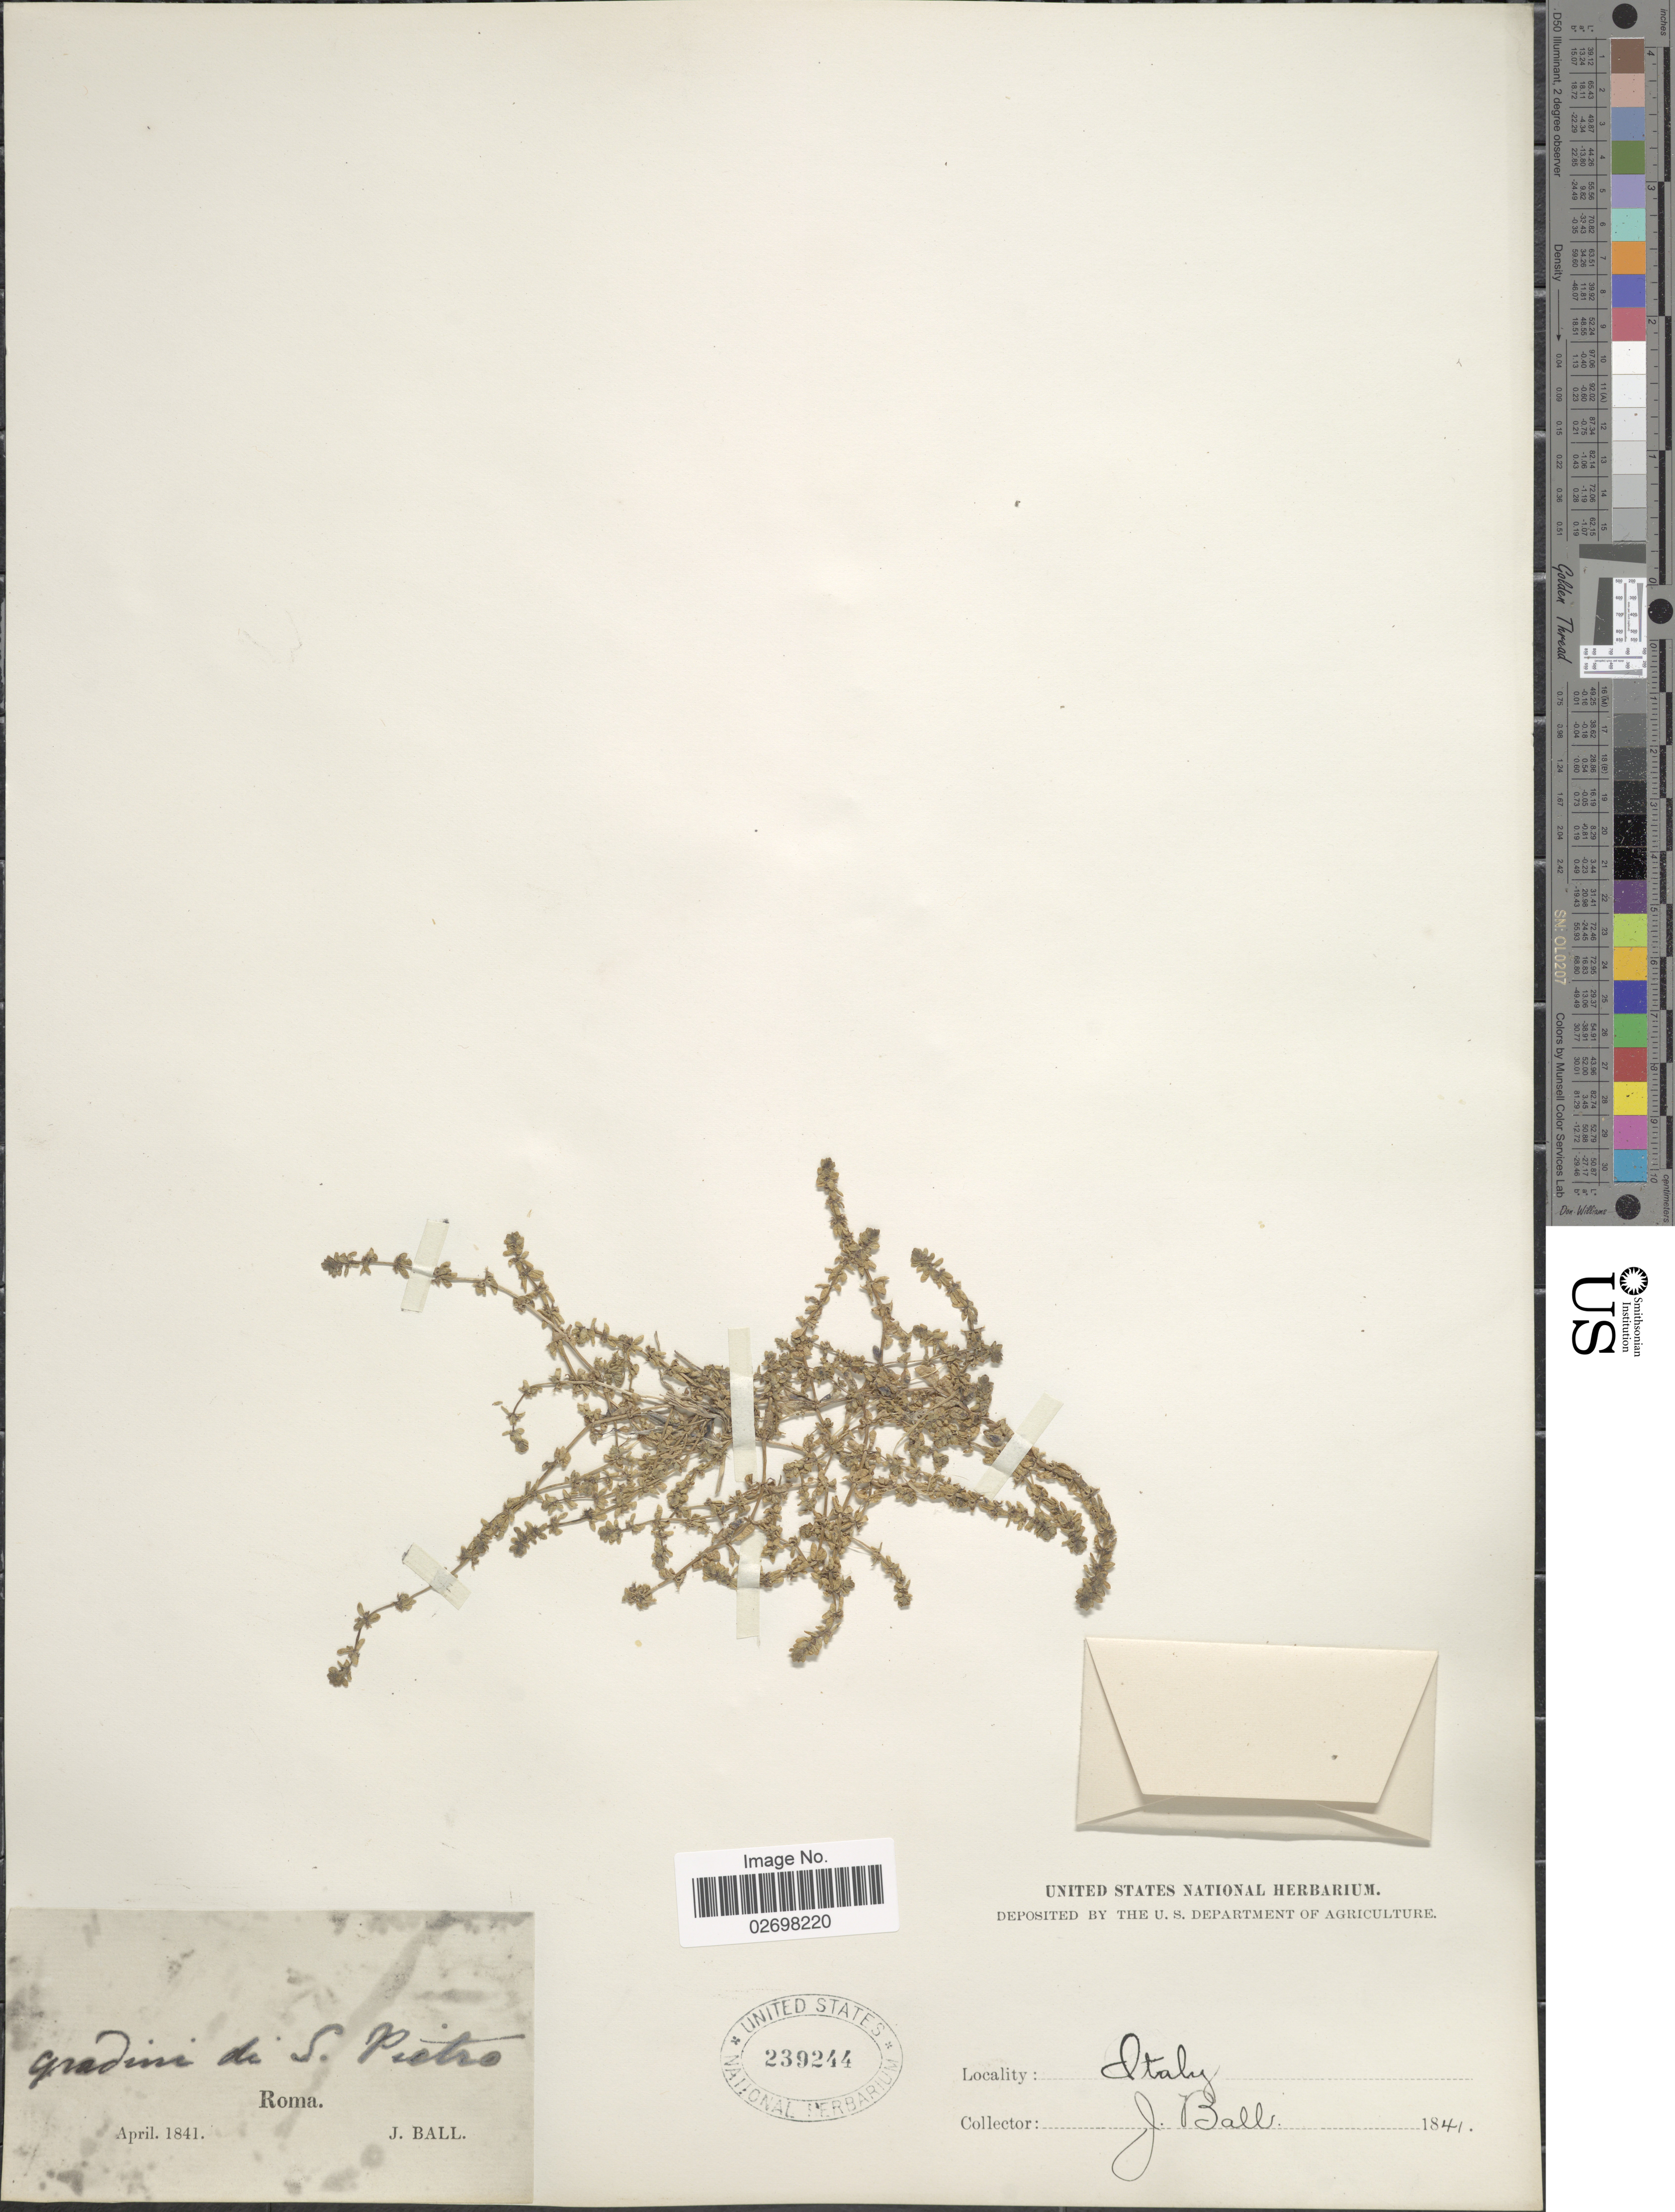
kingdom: Plantae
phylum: Tracheophyta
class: Magnoliopsida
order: Gentianales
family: Rubiaceae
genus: Galium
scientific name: Galium sp.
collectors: J. Ball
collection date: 1841-04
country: Italy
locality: [illegible text] de S Pietro, Roma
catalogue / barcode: US 239244